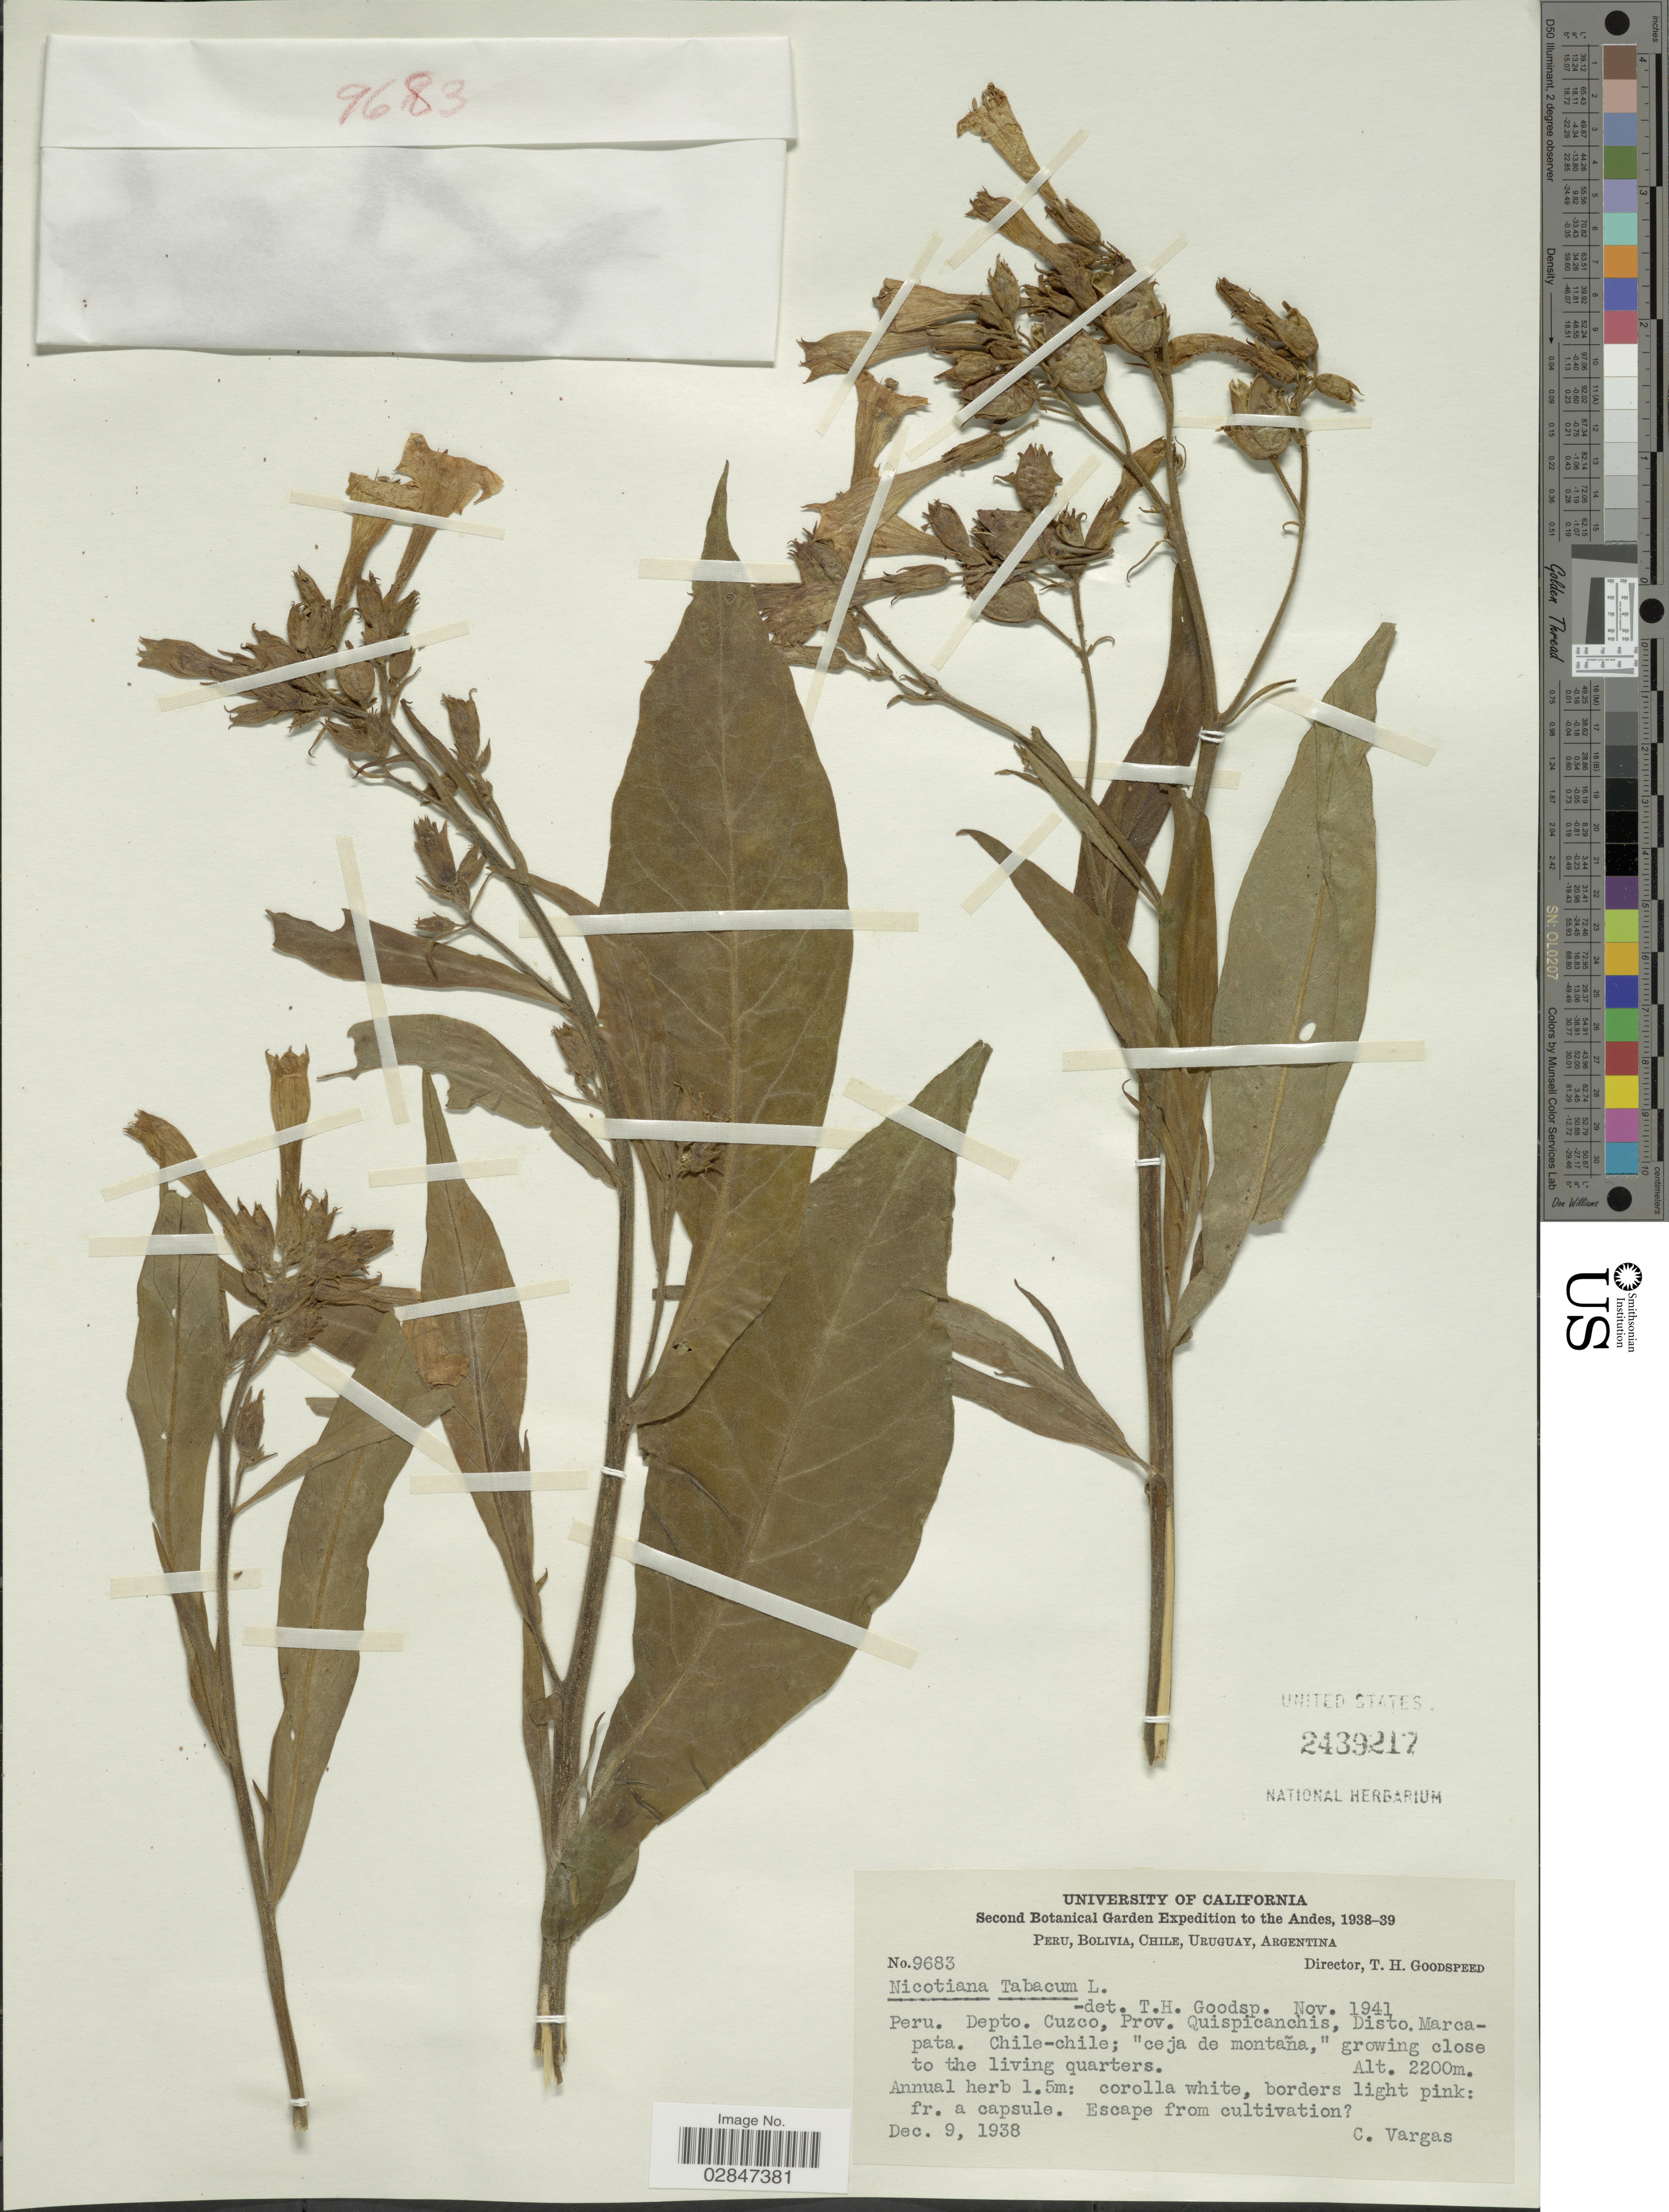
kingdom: Plantae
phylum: Tracheophyta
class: Magnoliopsida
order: Solanales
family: Solanaceae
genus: Nicotiana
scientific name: Nicotiana tabacum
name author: L.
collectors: C. Vargas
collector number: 9683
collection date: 1938-12-09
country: Peru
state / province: Cusco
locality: The Andes, Depto. Cuzco, Prov. Quispicanchis, Disto. Marcapata, Chile-chile.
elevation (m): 2200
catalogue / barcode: US 2439217